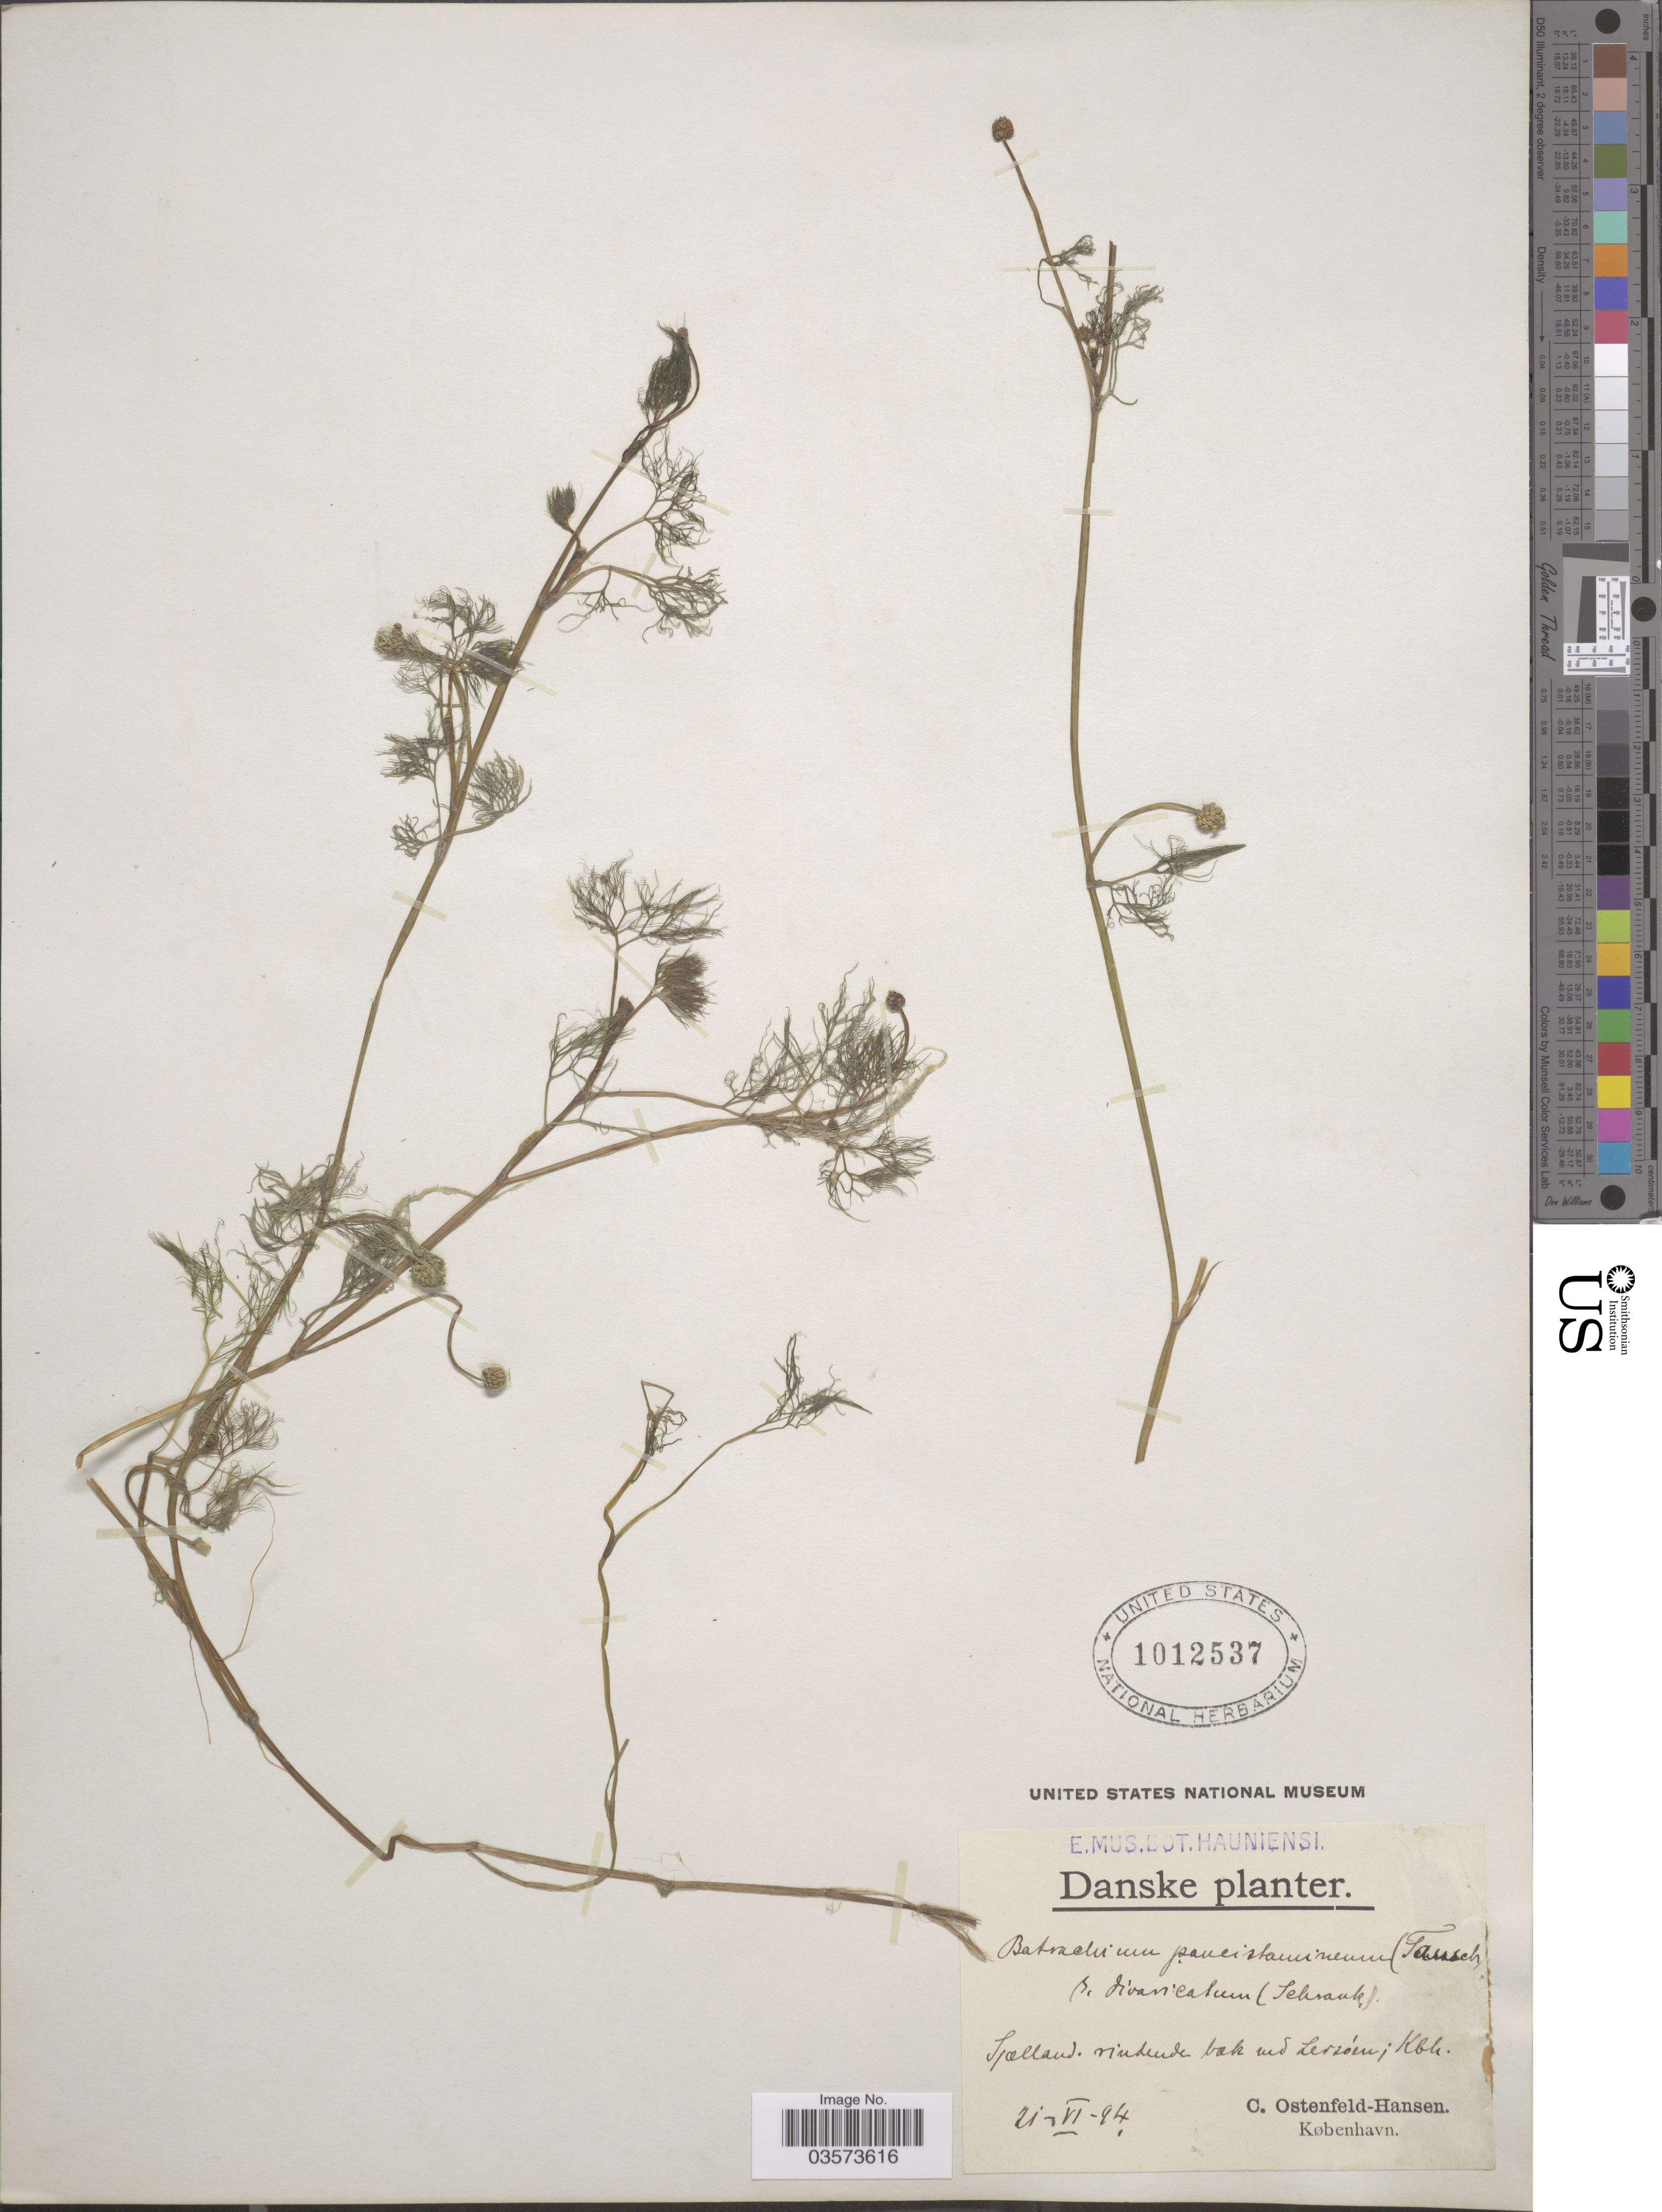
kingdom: Plantae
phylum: Tracheophyta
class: Magnoliopsida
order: Ranunculales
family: Ranunculaceae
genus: Ranunculus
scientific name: Ranunculus trichophyllus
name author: Chaix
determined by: Strong, Mark T., (BOT), Smithsonian Institution - National Museum of Natural History (UNITED STATES)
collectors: C. Hansen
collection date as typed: Transcribed d/m/y: 21/6/94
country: Denmark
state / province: Sjæland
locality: Danske planter. Sjælland. rindende bæk ved Lersøen i Kbh.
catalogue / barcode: US 1012537